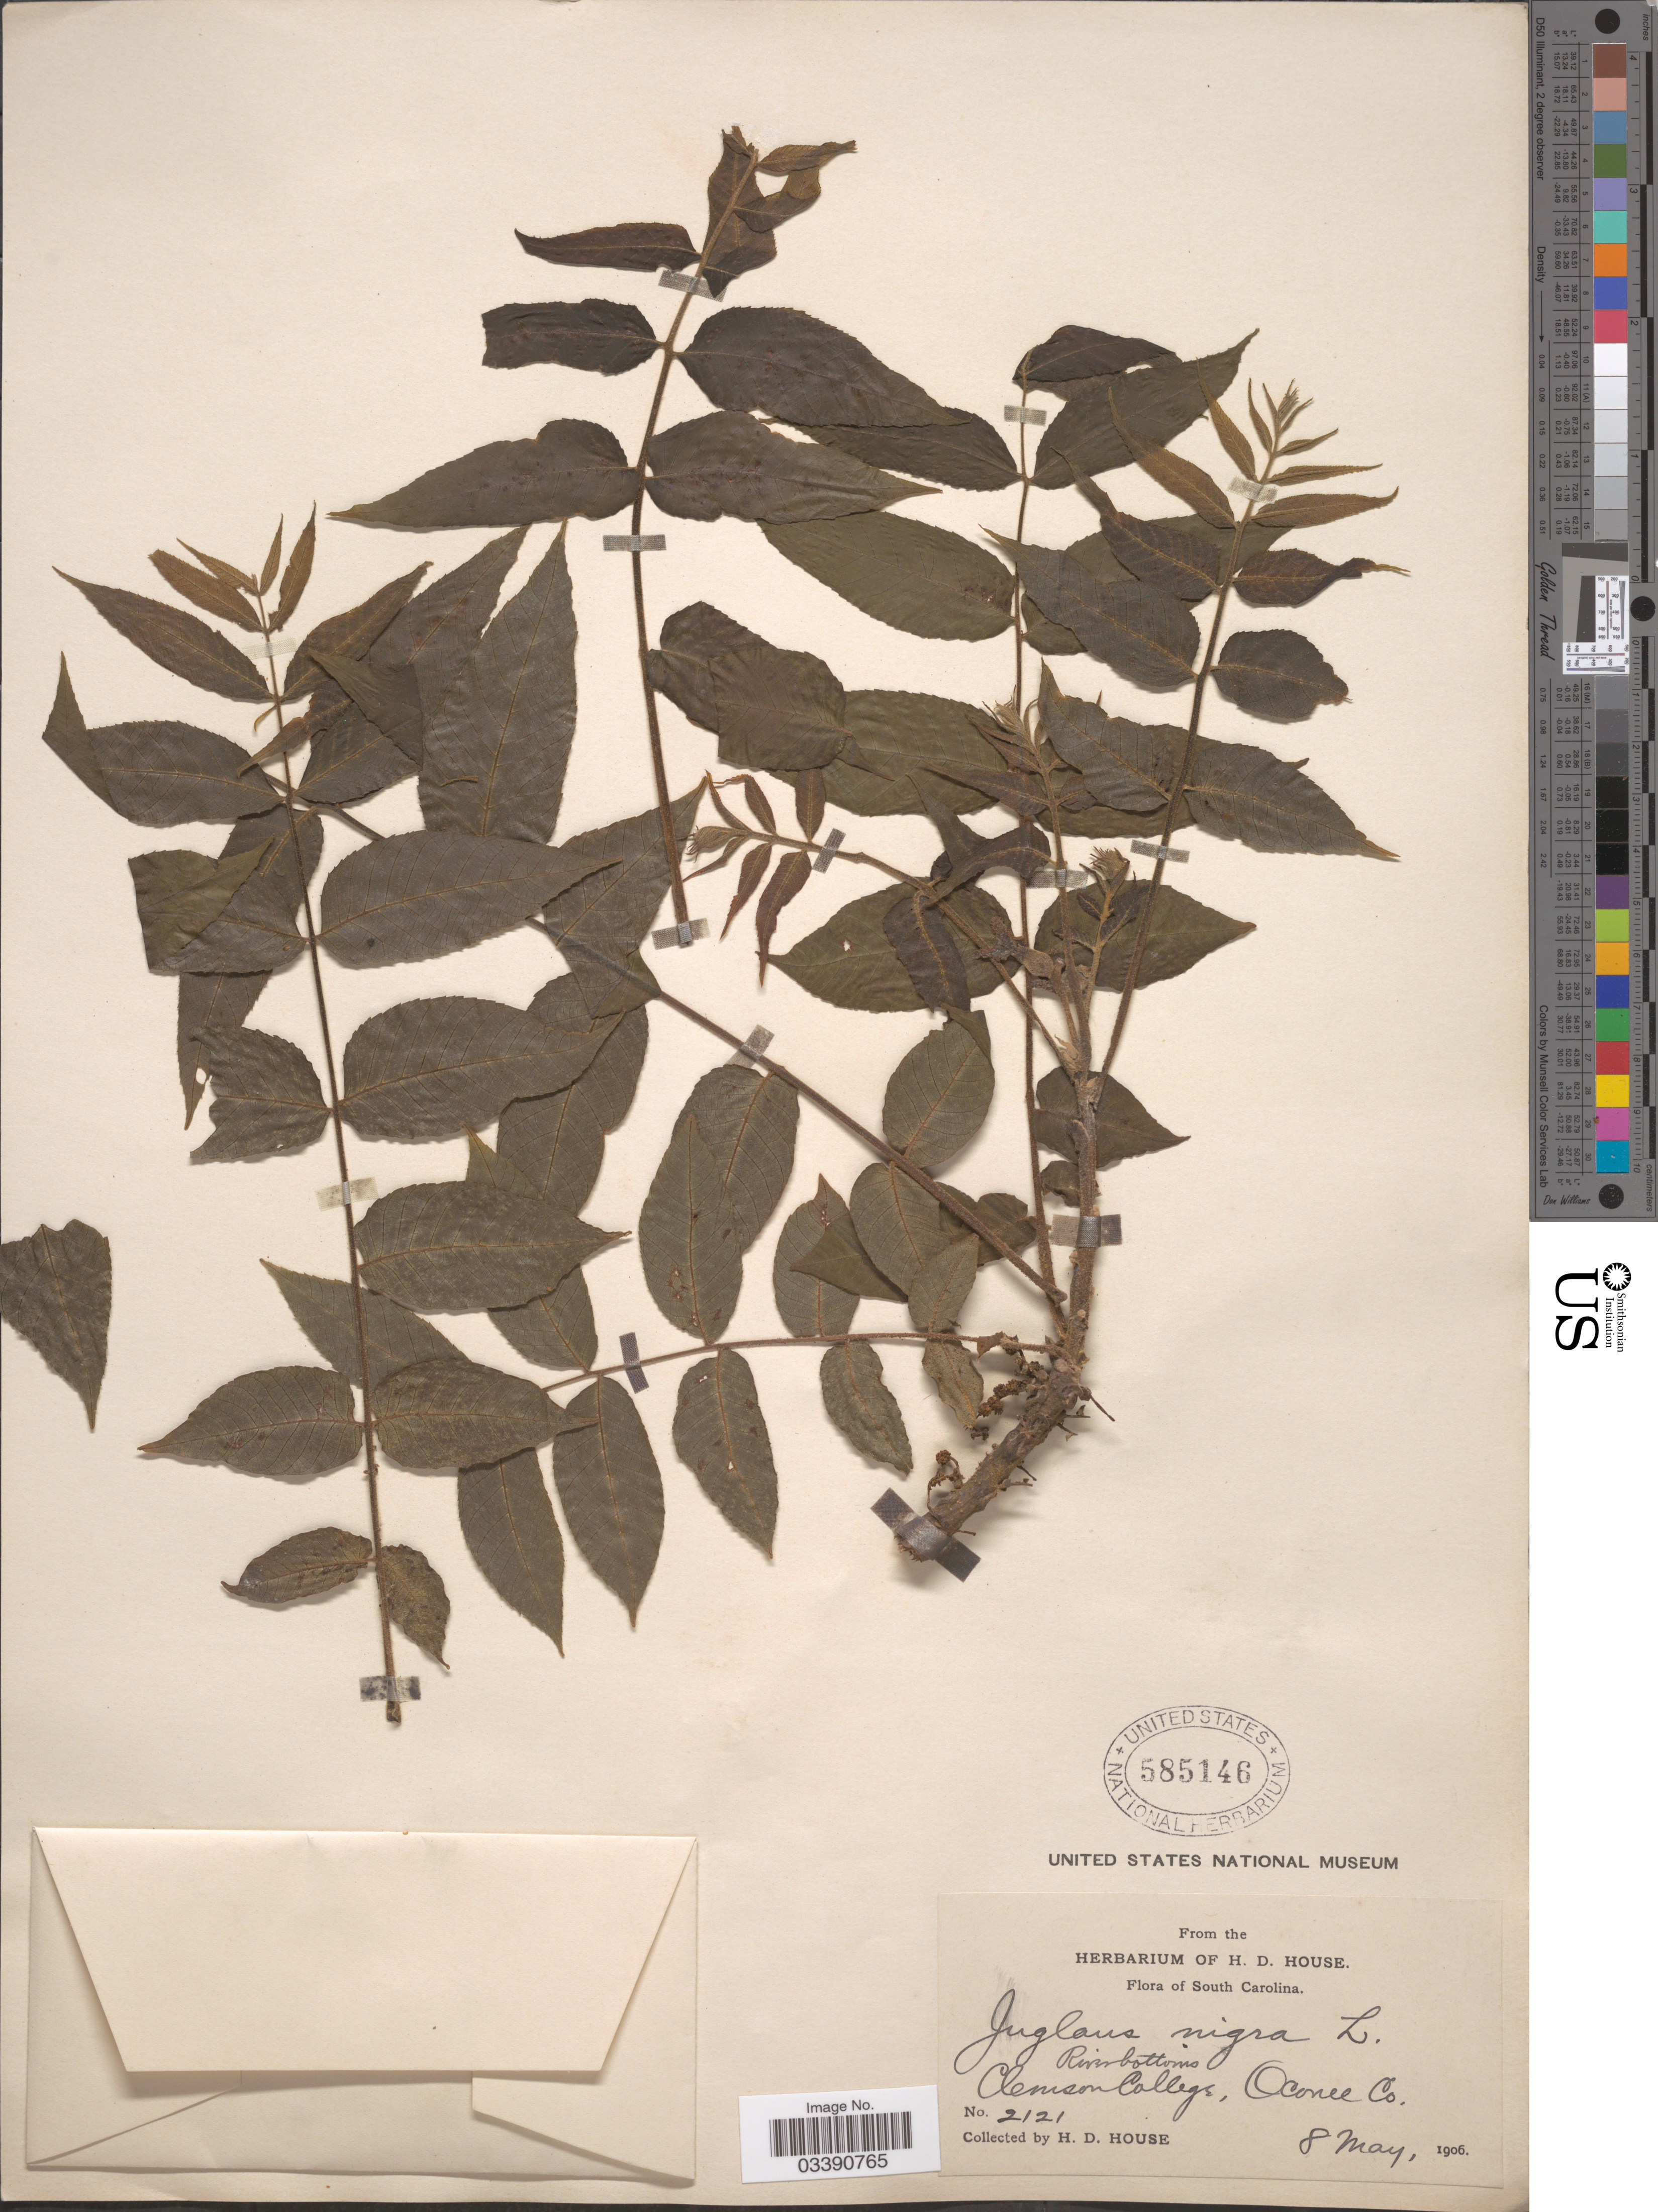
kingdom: Plantae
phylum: Tracheophyta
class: Magnoliopsida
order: Fagales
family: Juglandaceae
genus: Juglans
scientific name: Juglans nigra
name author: L.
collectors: H. D. House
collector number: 2121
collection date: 1906-05-08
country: United States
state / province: South Carolina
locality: River bottoms. Clemson College, Oconee Co.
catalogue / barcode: US 585146